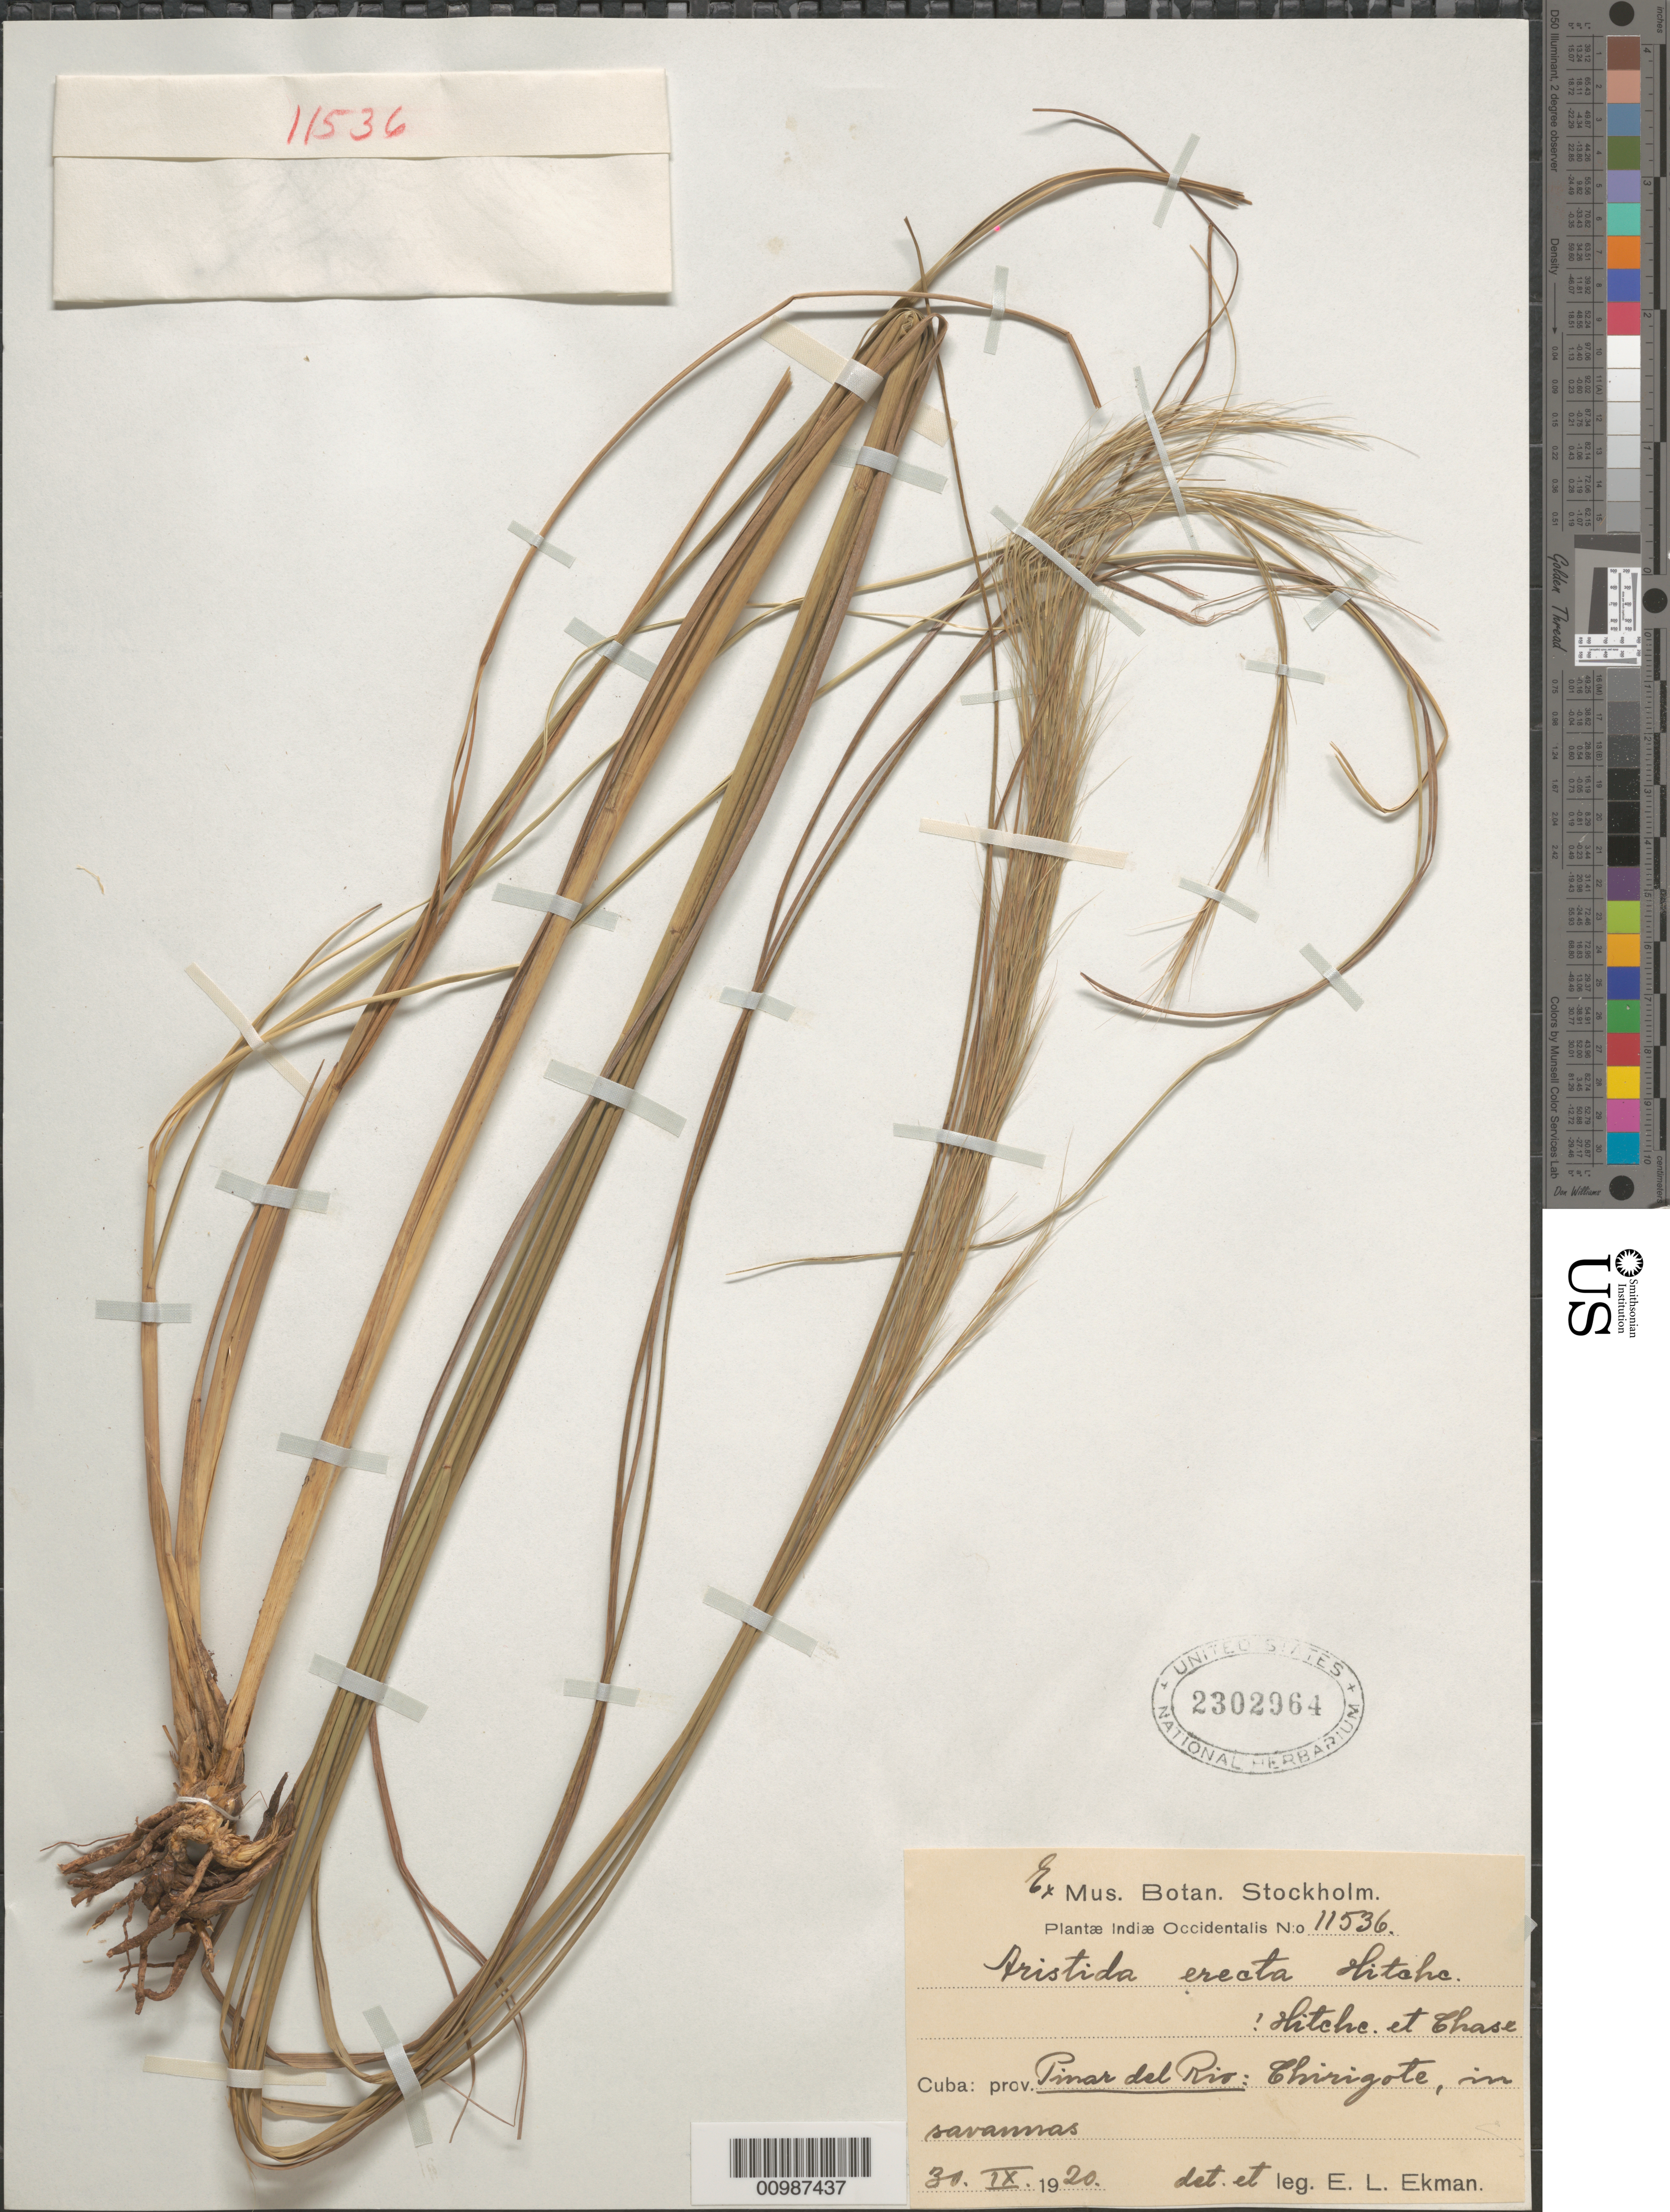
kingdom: Plantae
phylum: Tracheophyta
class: Liliopsida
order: Poales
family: Poaceae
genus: Aristida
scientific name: Aristida erecta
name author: Hitchc.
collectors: E. L. Ekman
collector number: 11536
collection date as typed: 30 Sep 1920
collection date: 1920-09-30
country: Cuba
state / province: Pinar del Rio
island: Cuba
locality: Pinar del Rio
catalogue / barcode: US 2302964